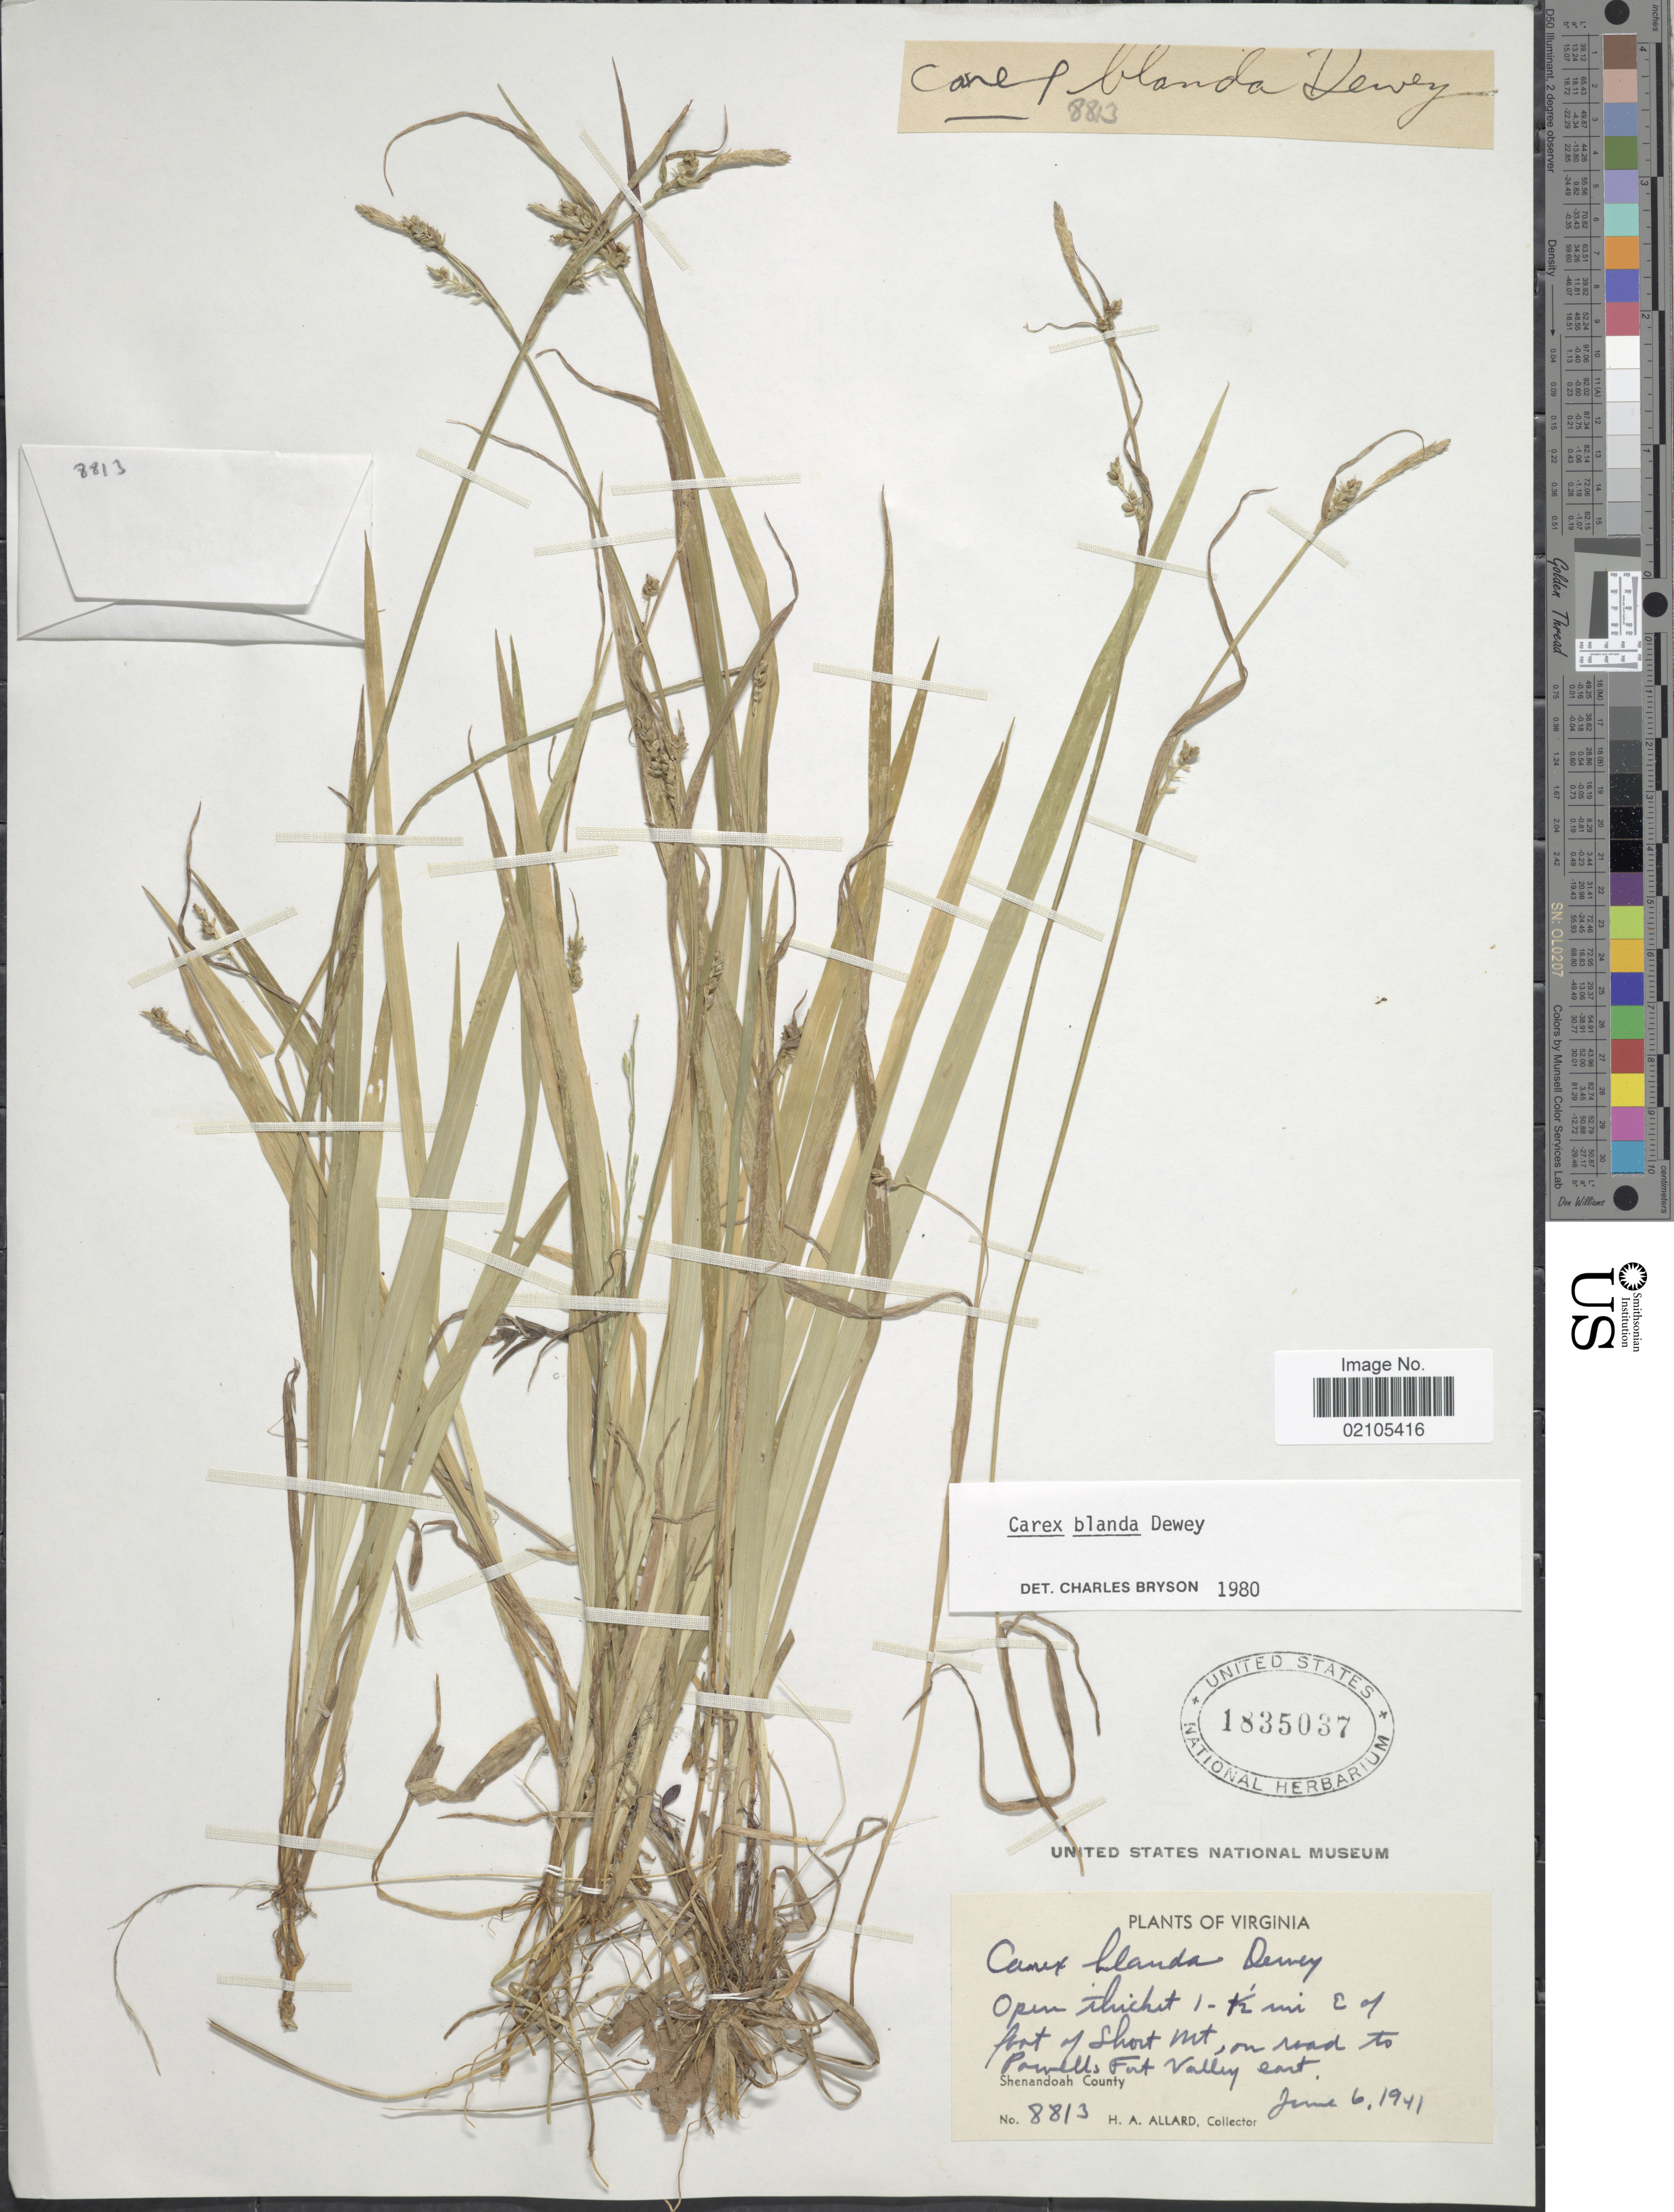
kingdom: Plantae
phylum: Tracheophyta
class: Liliopsida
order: Poales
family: Cyperaceae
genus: Carex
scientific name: Carex blanda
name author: Dewey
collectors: H. A. Allard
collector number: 8813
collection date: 1941-06-06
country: United States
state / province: Virginia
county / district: Shenandoah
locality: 1-1 1/2 mi E of peat of Short Mt, on road to Powells Fort Valley cont. Shenandoah County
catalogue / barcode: US 1835037